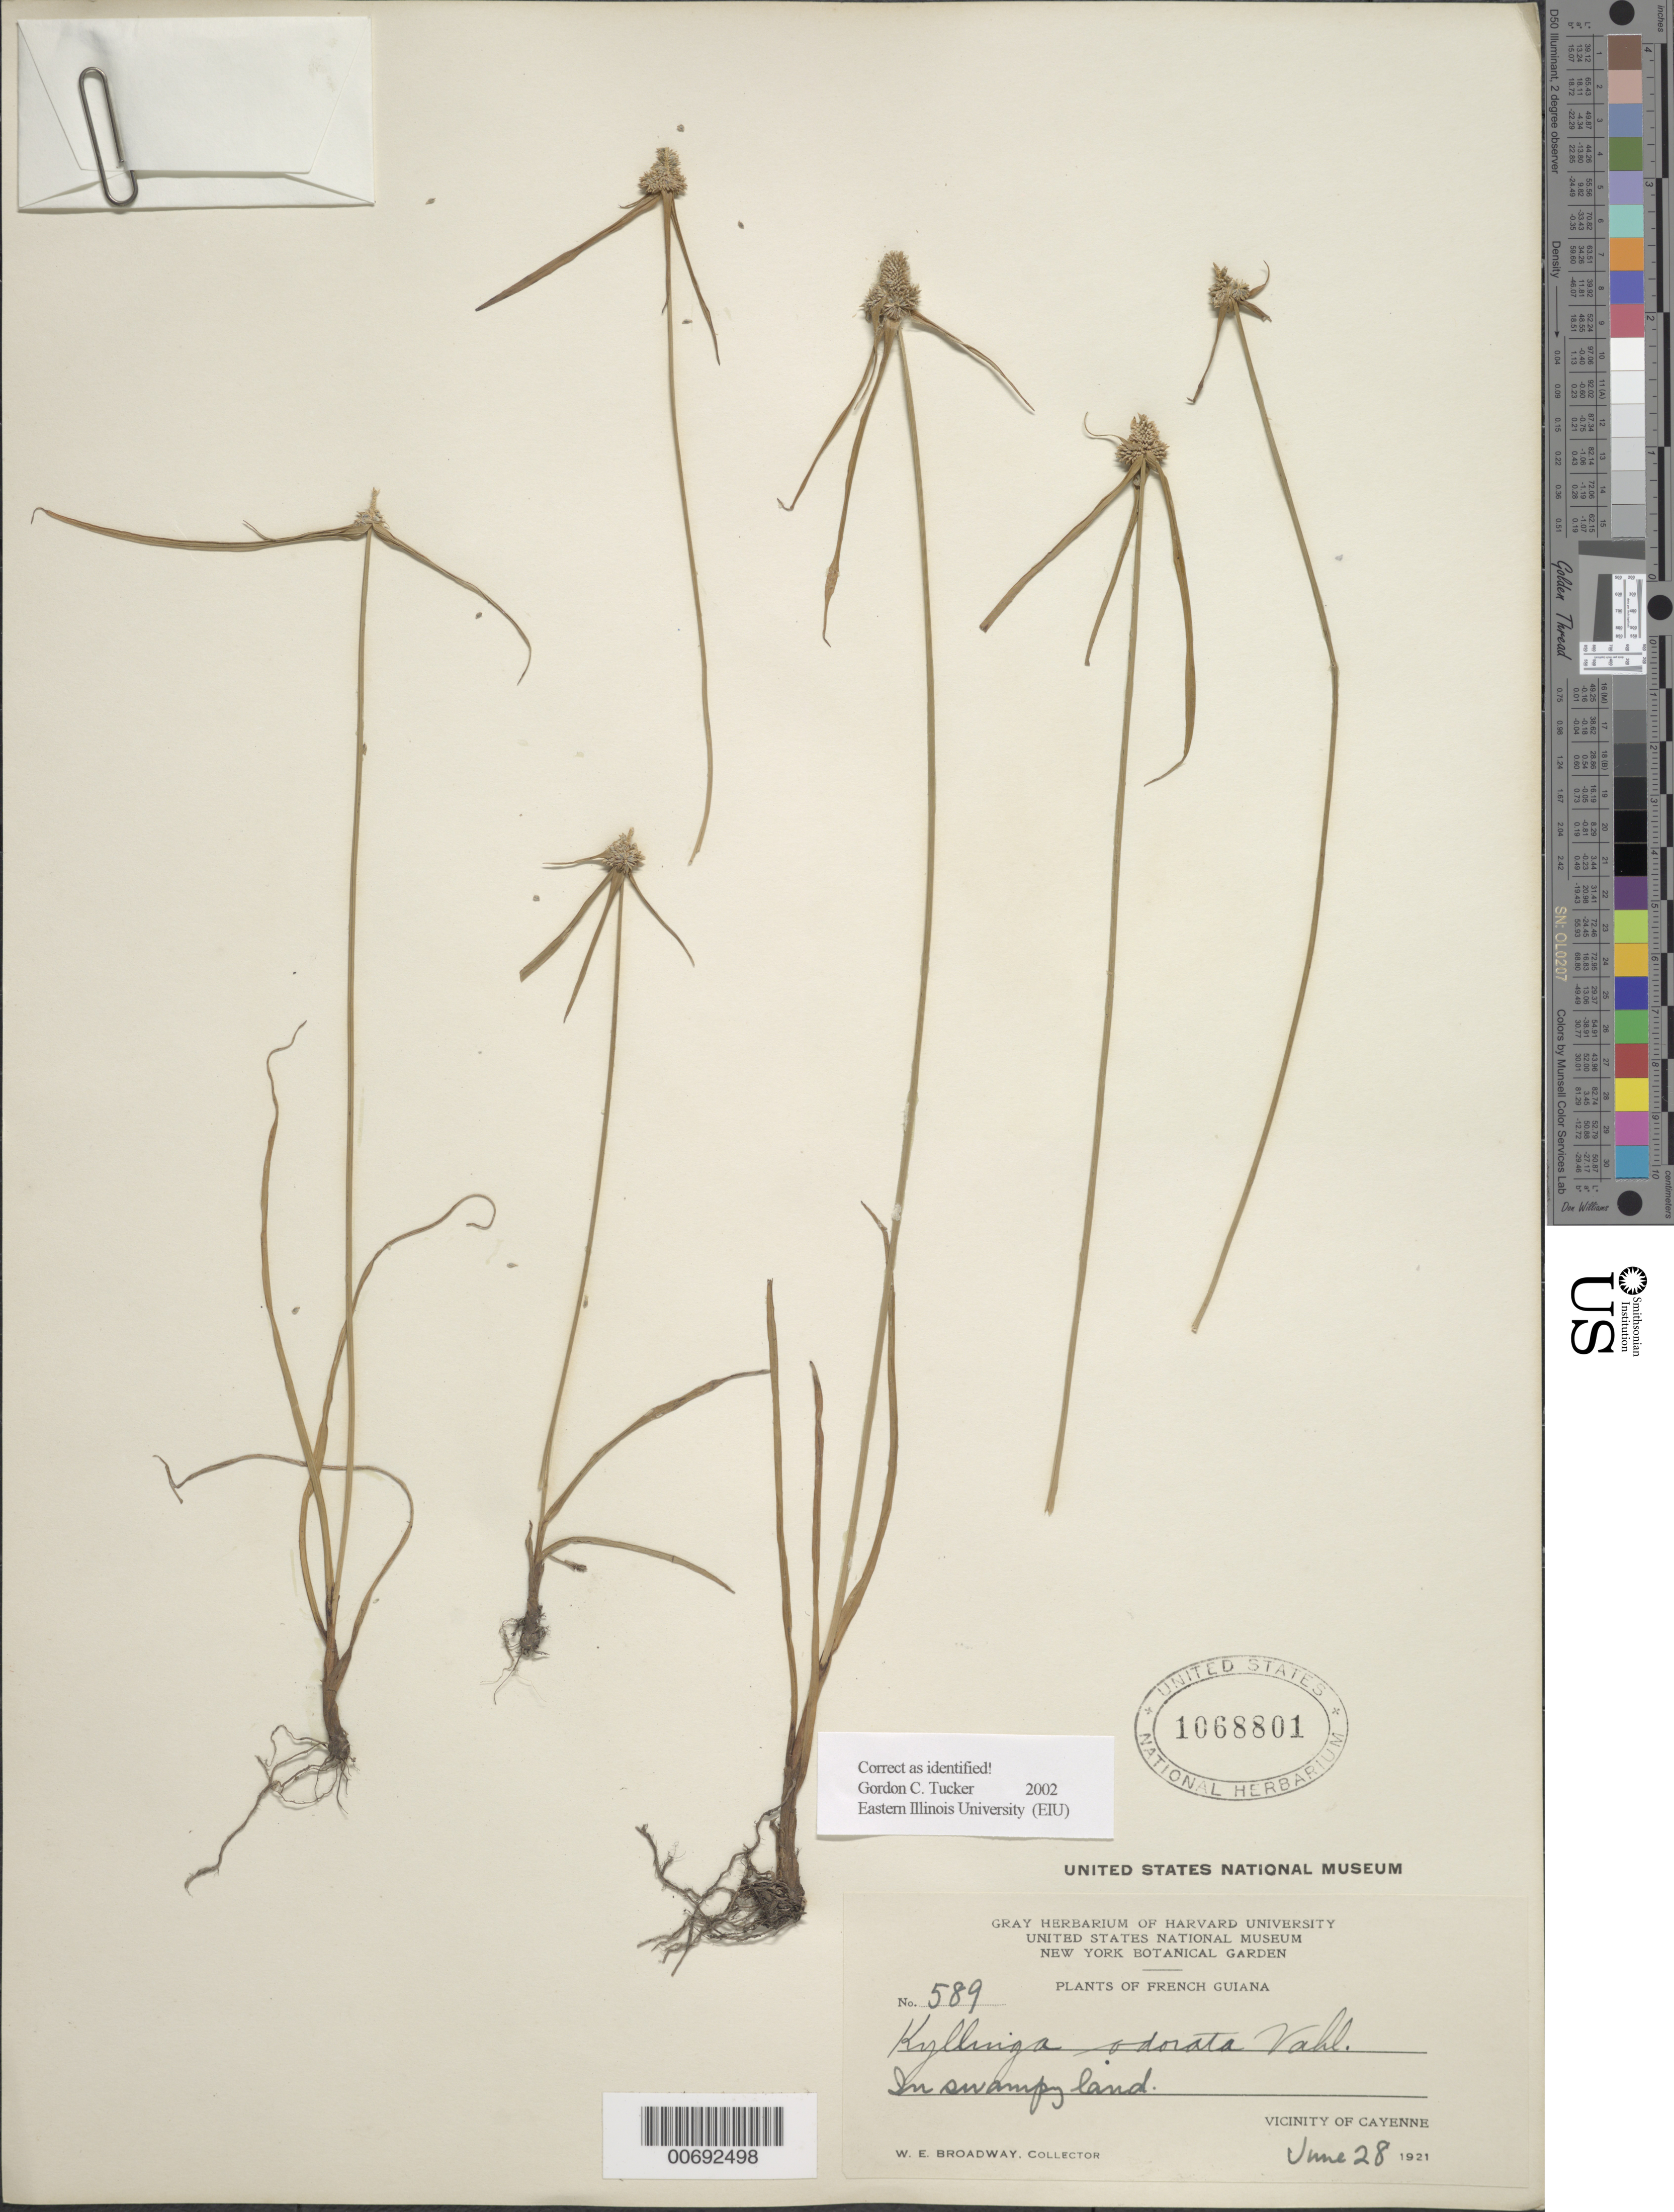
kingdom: Plantae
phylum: Tracheophyta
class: Liliopsida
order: Poales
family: Cyperaceae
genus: Cyperus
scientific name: Cyperus sesquiflorus subsp. sesquiflorus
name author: (Torr.) Mattf. & Kük.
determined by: Strong, M. T., (US), Smithsonian Institution - National Museum of Natural History (UNITED STATES)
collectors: W. E. Broadway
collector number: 589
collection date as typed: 28-Jun-21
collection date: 1921-06-28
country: French Guiana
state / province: Cayenne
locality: Cayenne, vic.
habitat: In swampy land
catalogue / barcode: US 1068801